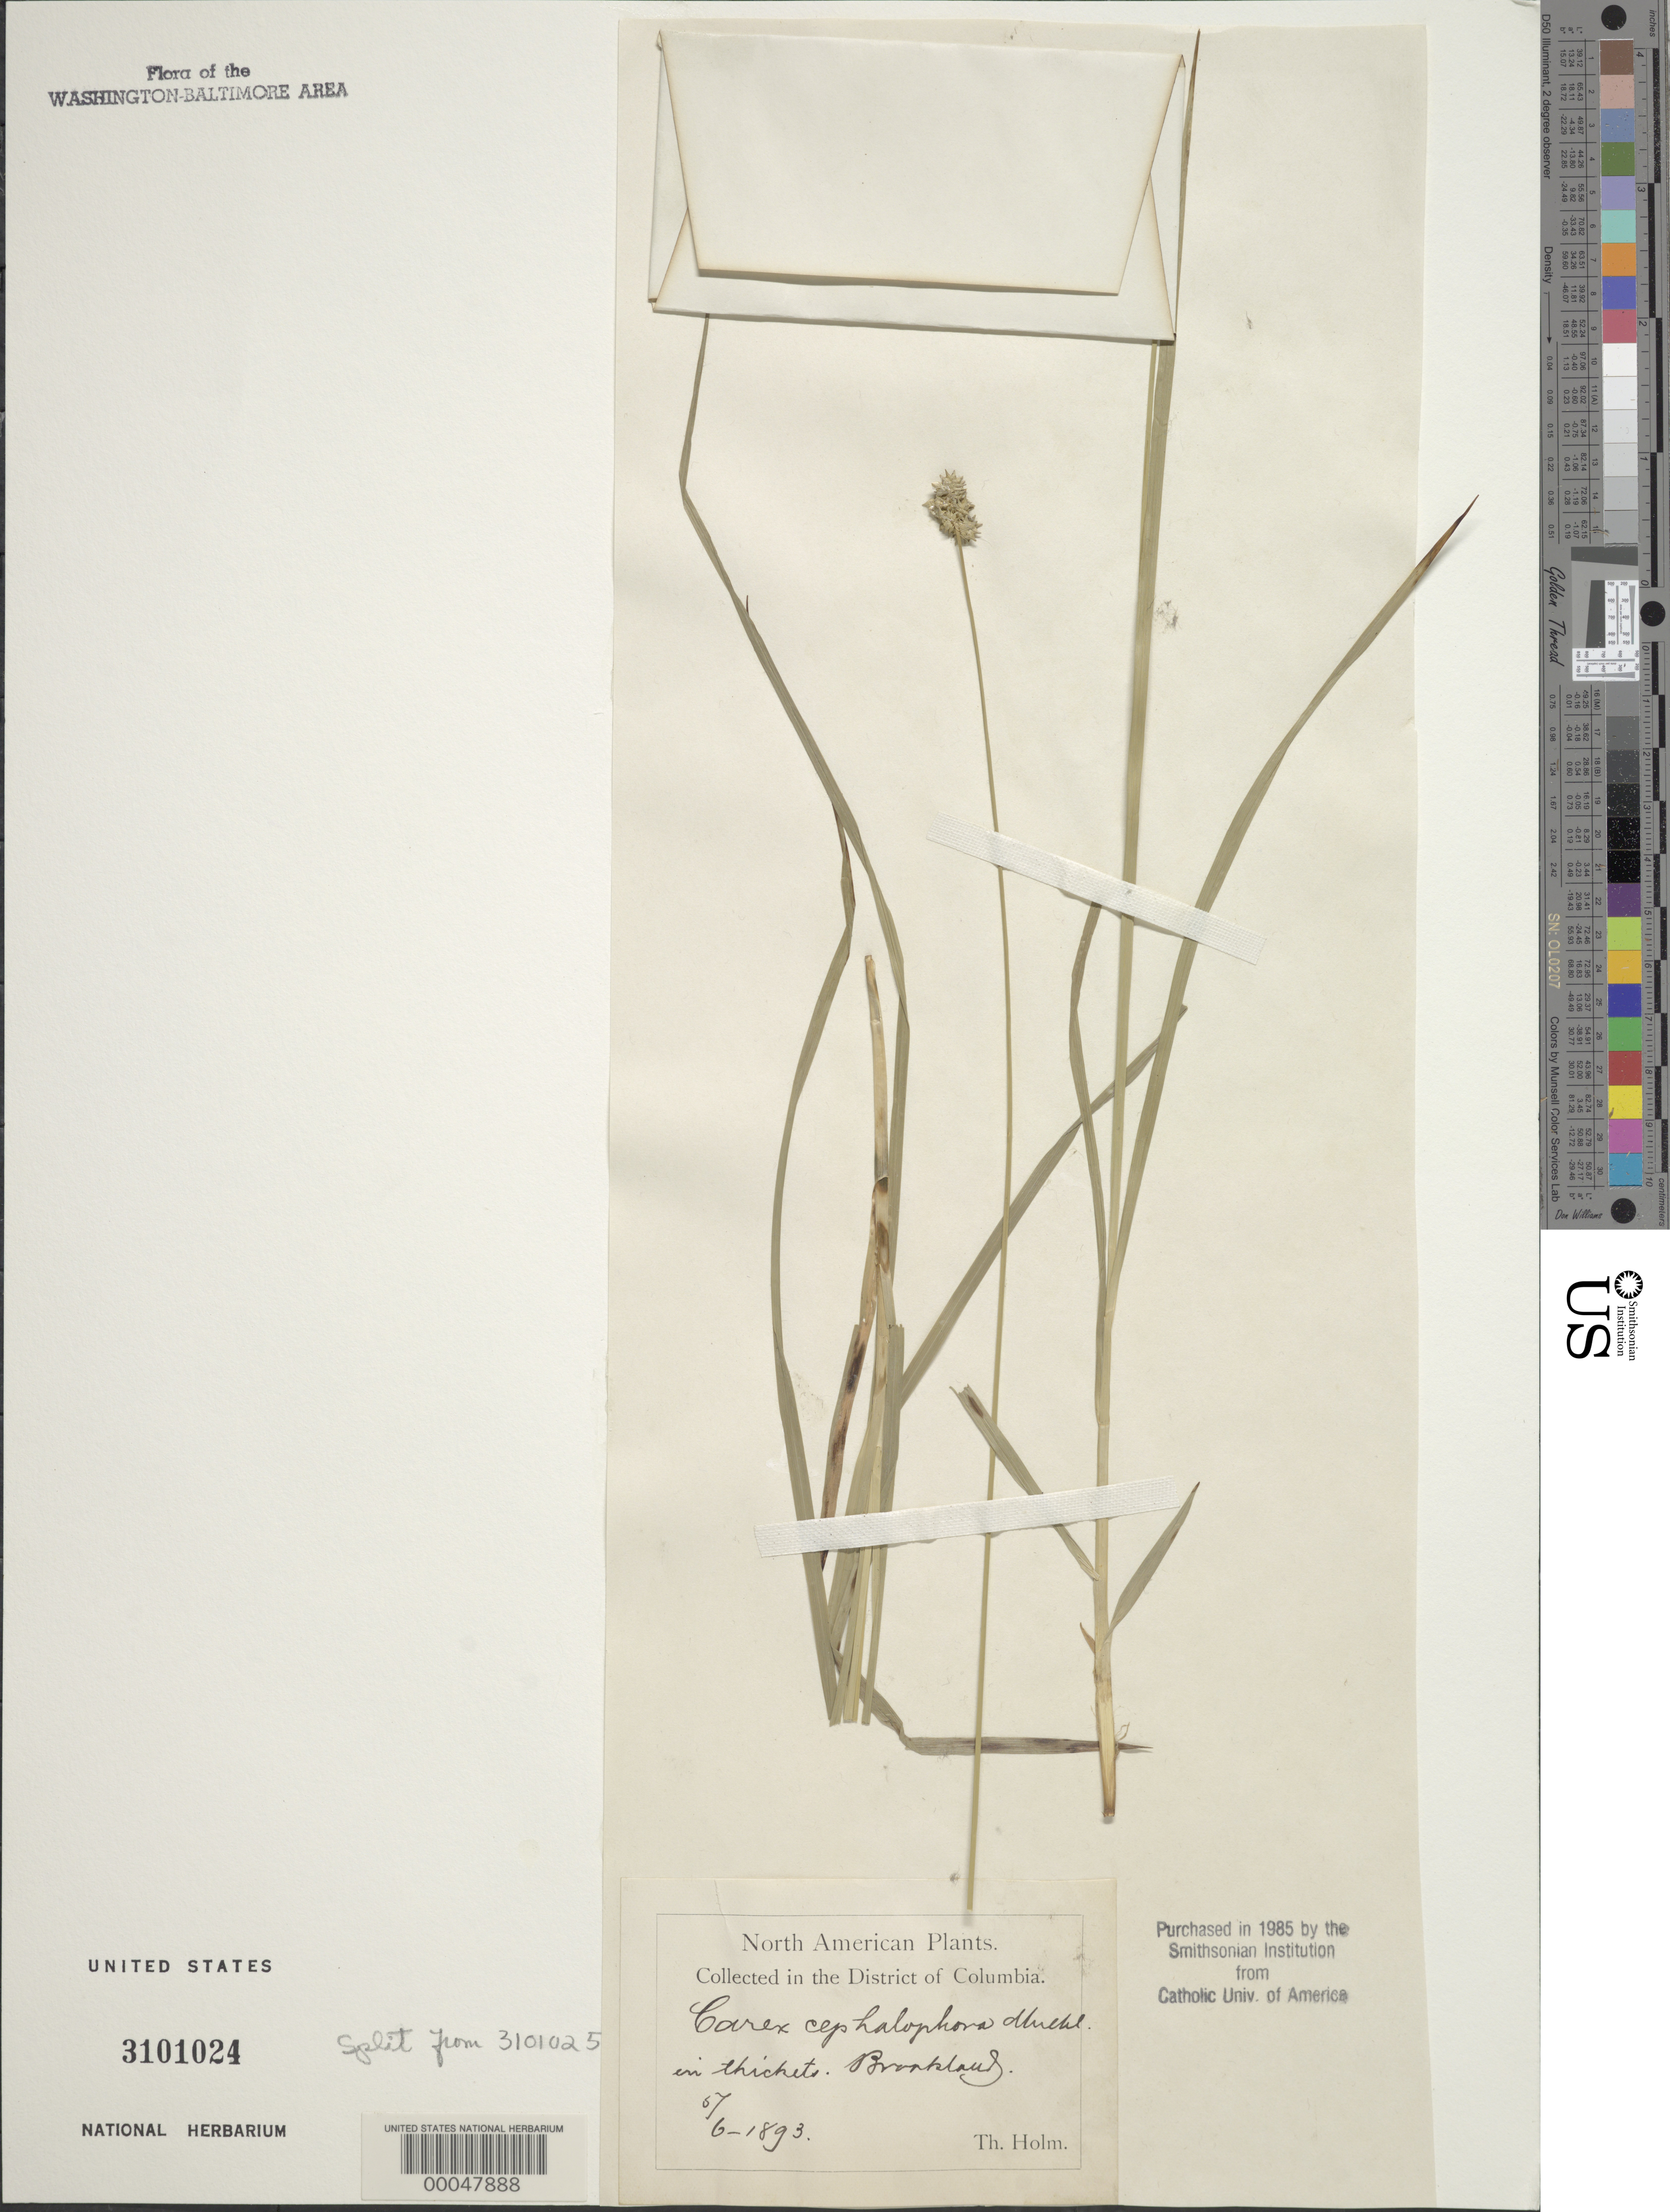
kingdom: Plantae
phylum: Tracheophyta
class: Liliopsida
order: Poales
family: Cyperaceae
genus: Carex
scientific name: Carex cephalophora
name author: Muhl. ex Willd.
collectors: T. Holm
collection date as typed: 05 Jun 1893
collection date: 1893-06-05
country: United States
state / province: District of Columbia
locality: Near Brookland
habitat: In thickets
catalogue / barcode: US 3101024